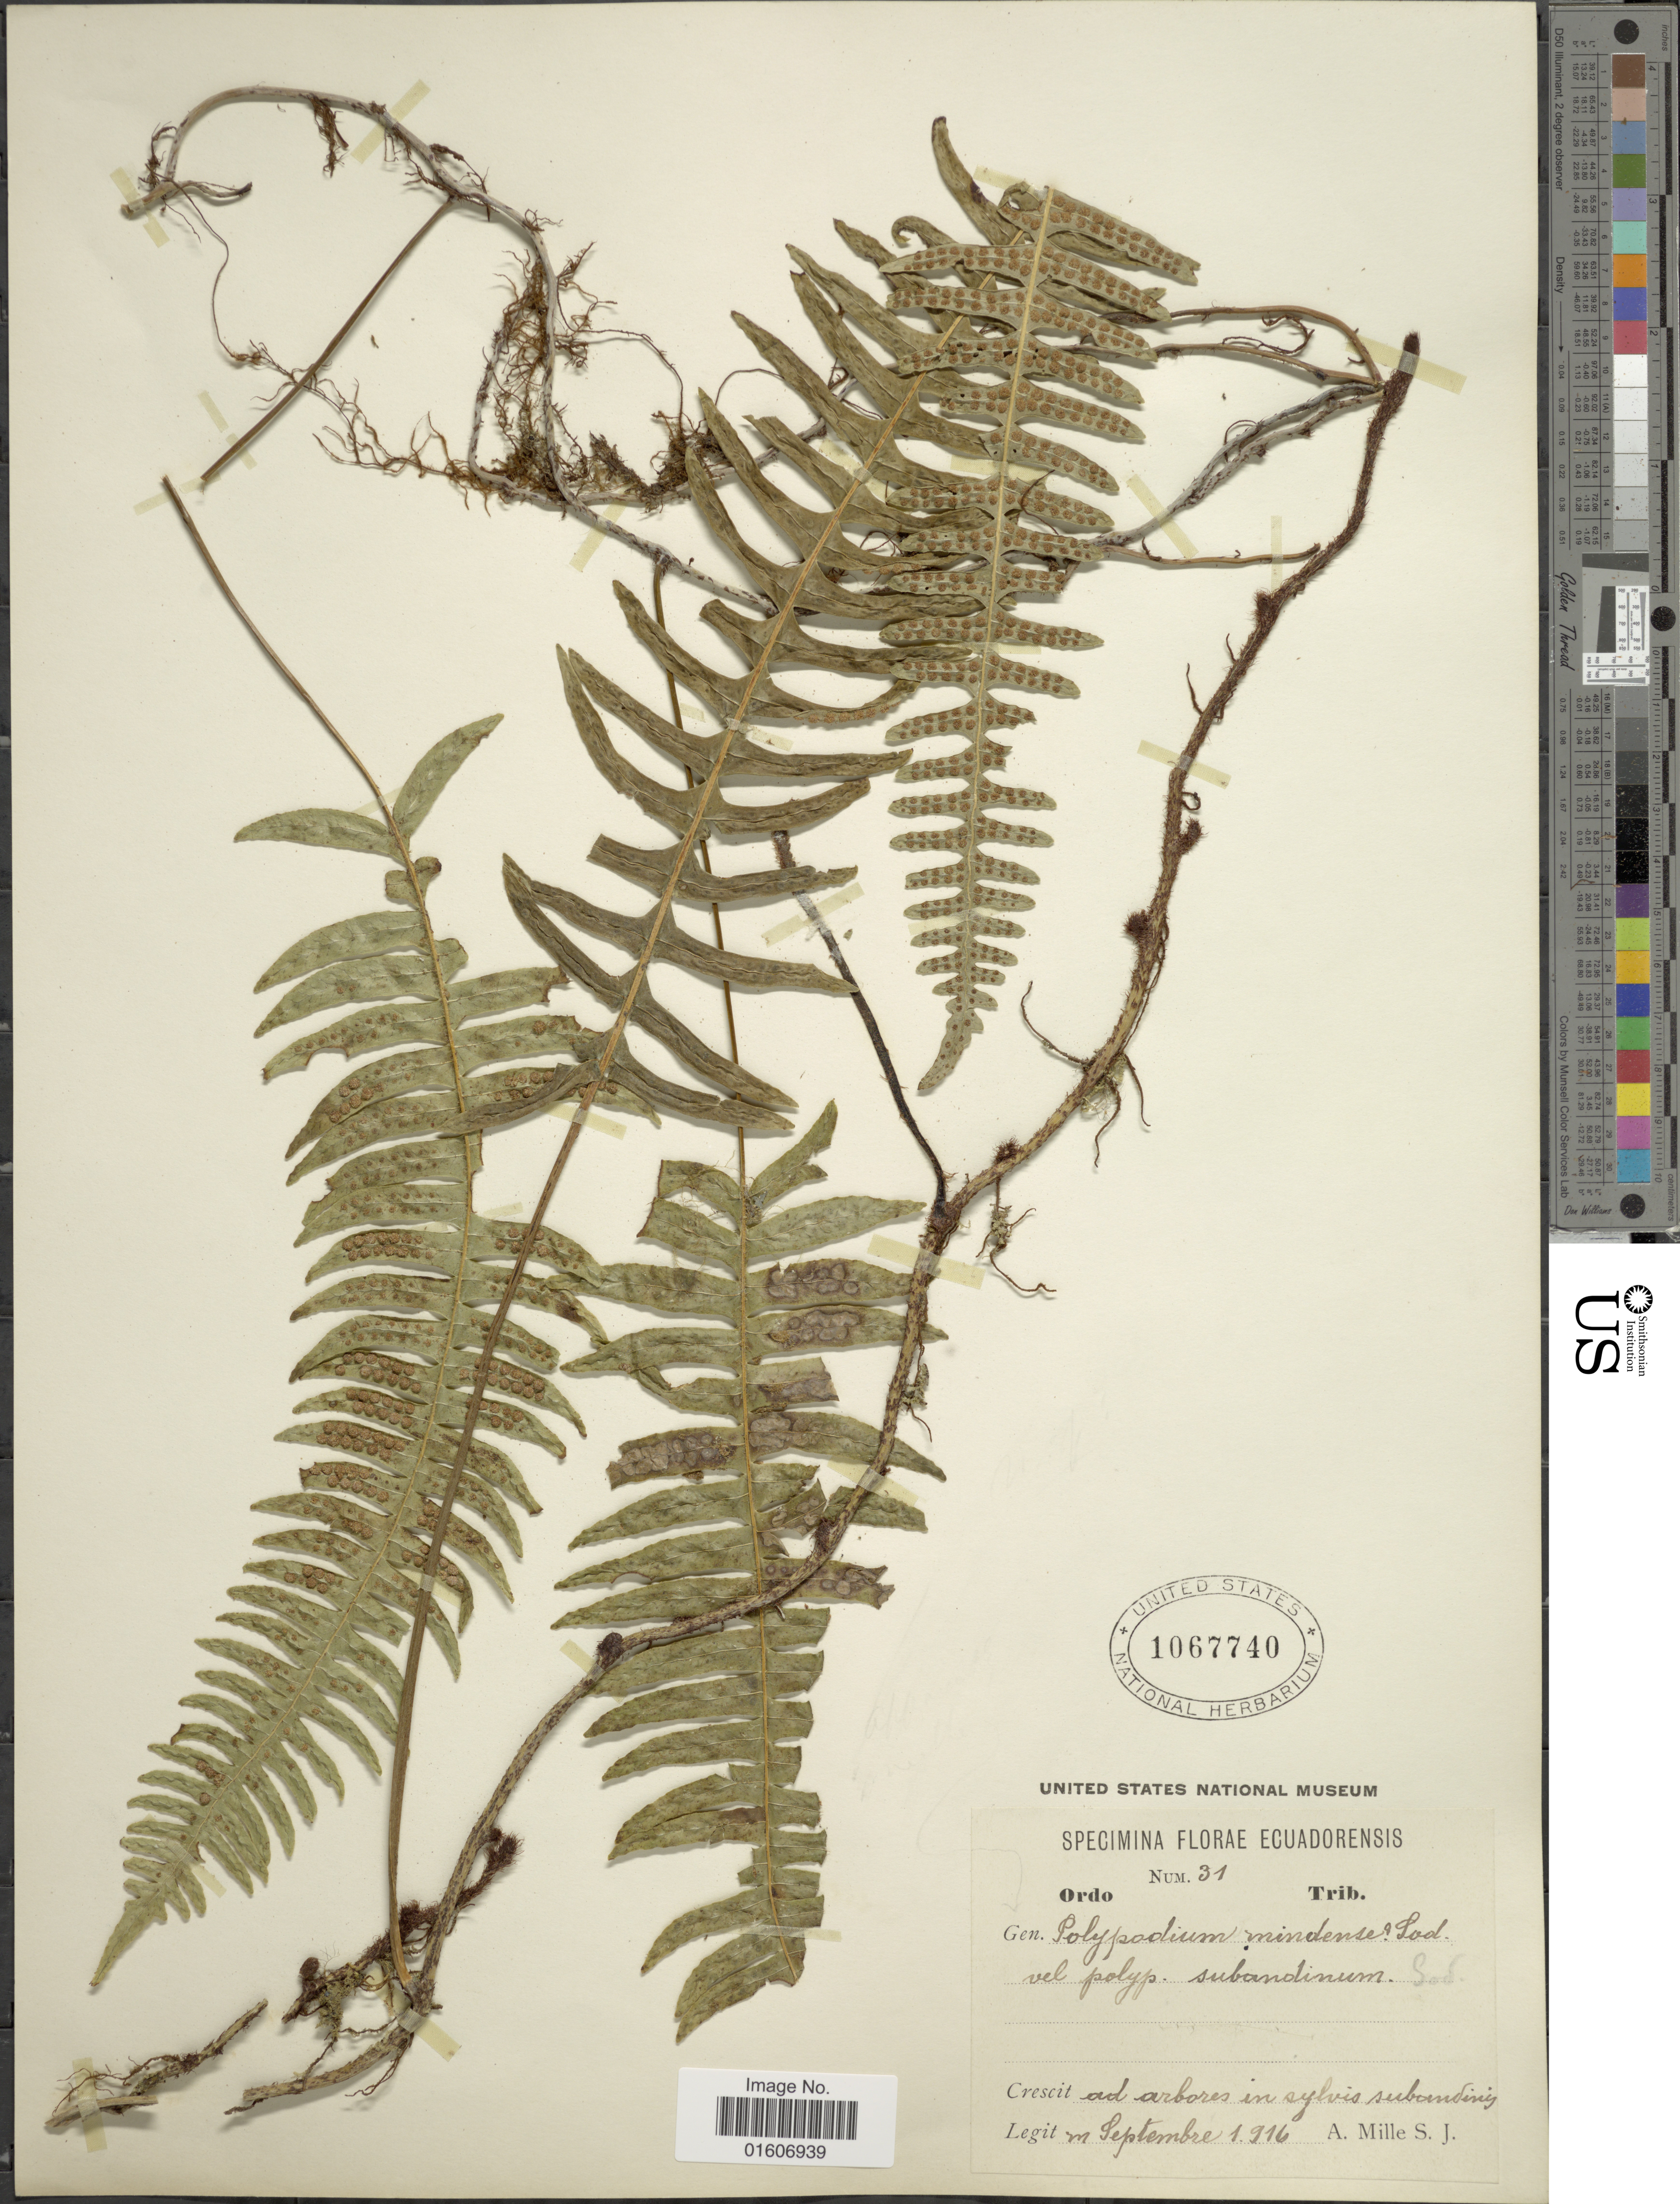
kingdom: Plantae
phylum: Tracheophyta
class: Polypodiopsida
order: Polypodiales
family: Polypodiaceae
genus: Serpocaulon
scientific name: Serpocaulon subandinum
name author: (Sod.) A.R. Sm.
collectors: A. Mille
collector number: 31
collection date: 1916-09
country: Ecuador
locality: Ad arbores in sylvis subandinis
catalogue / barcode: US 1067740